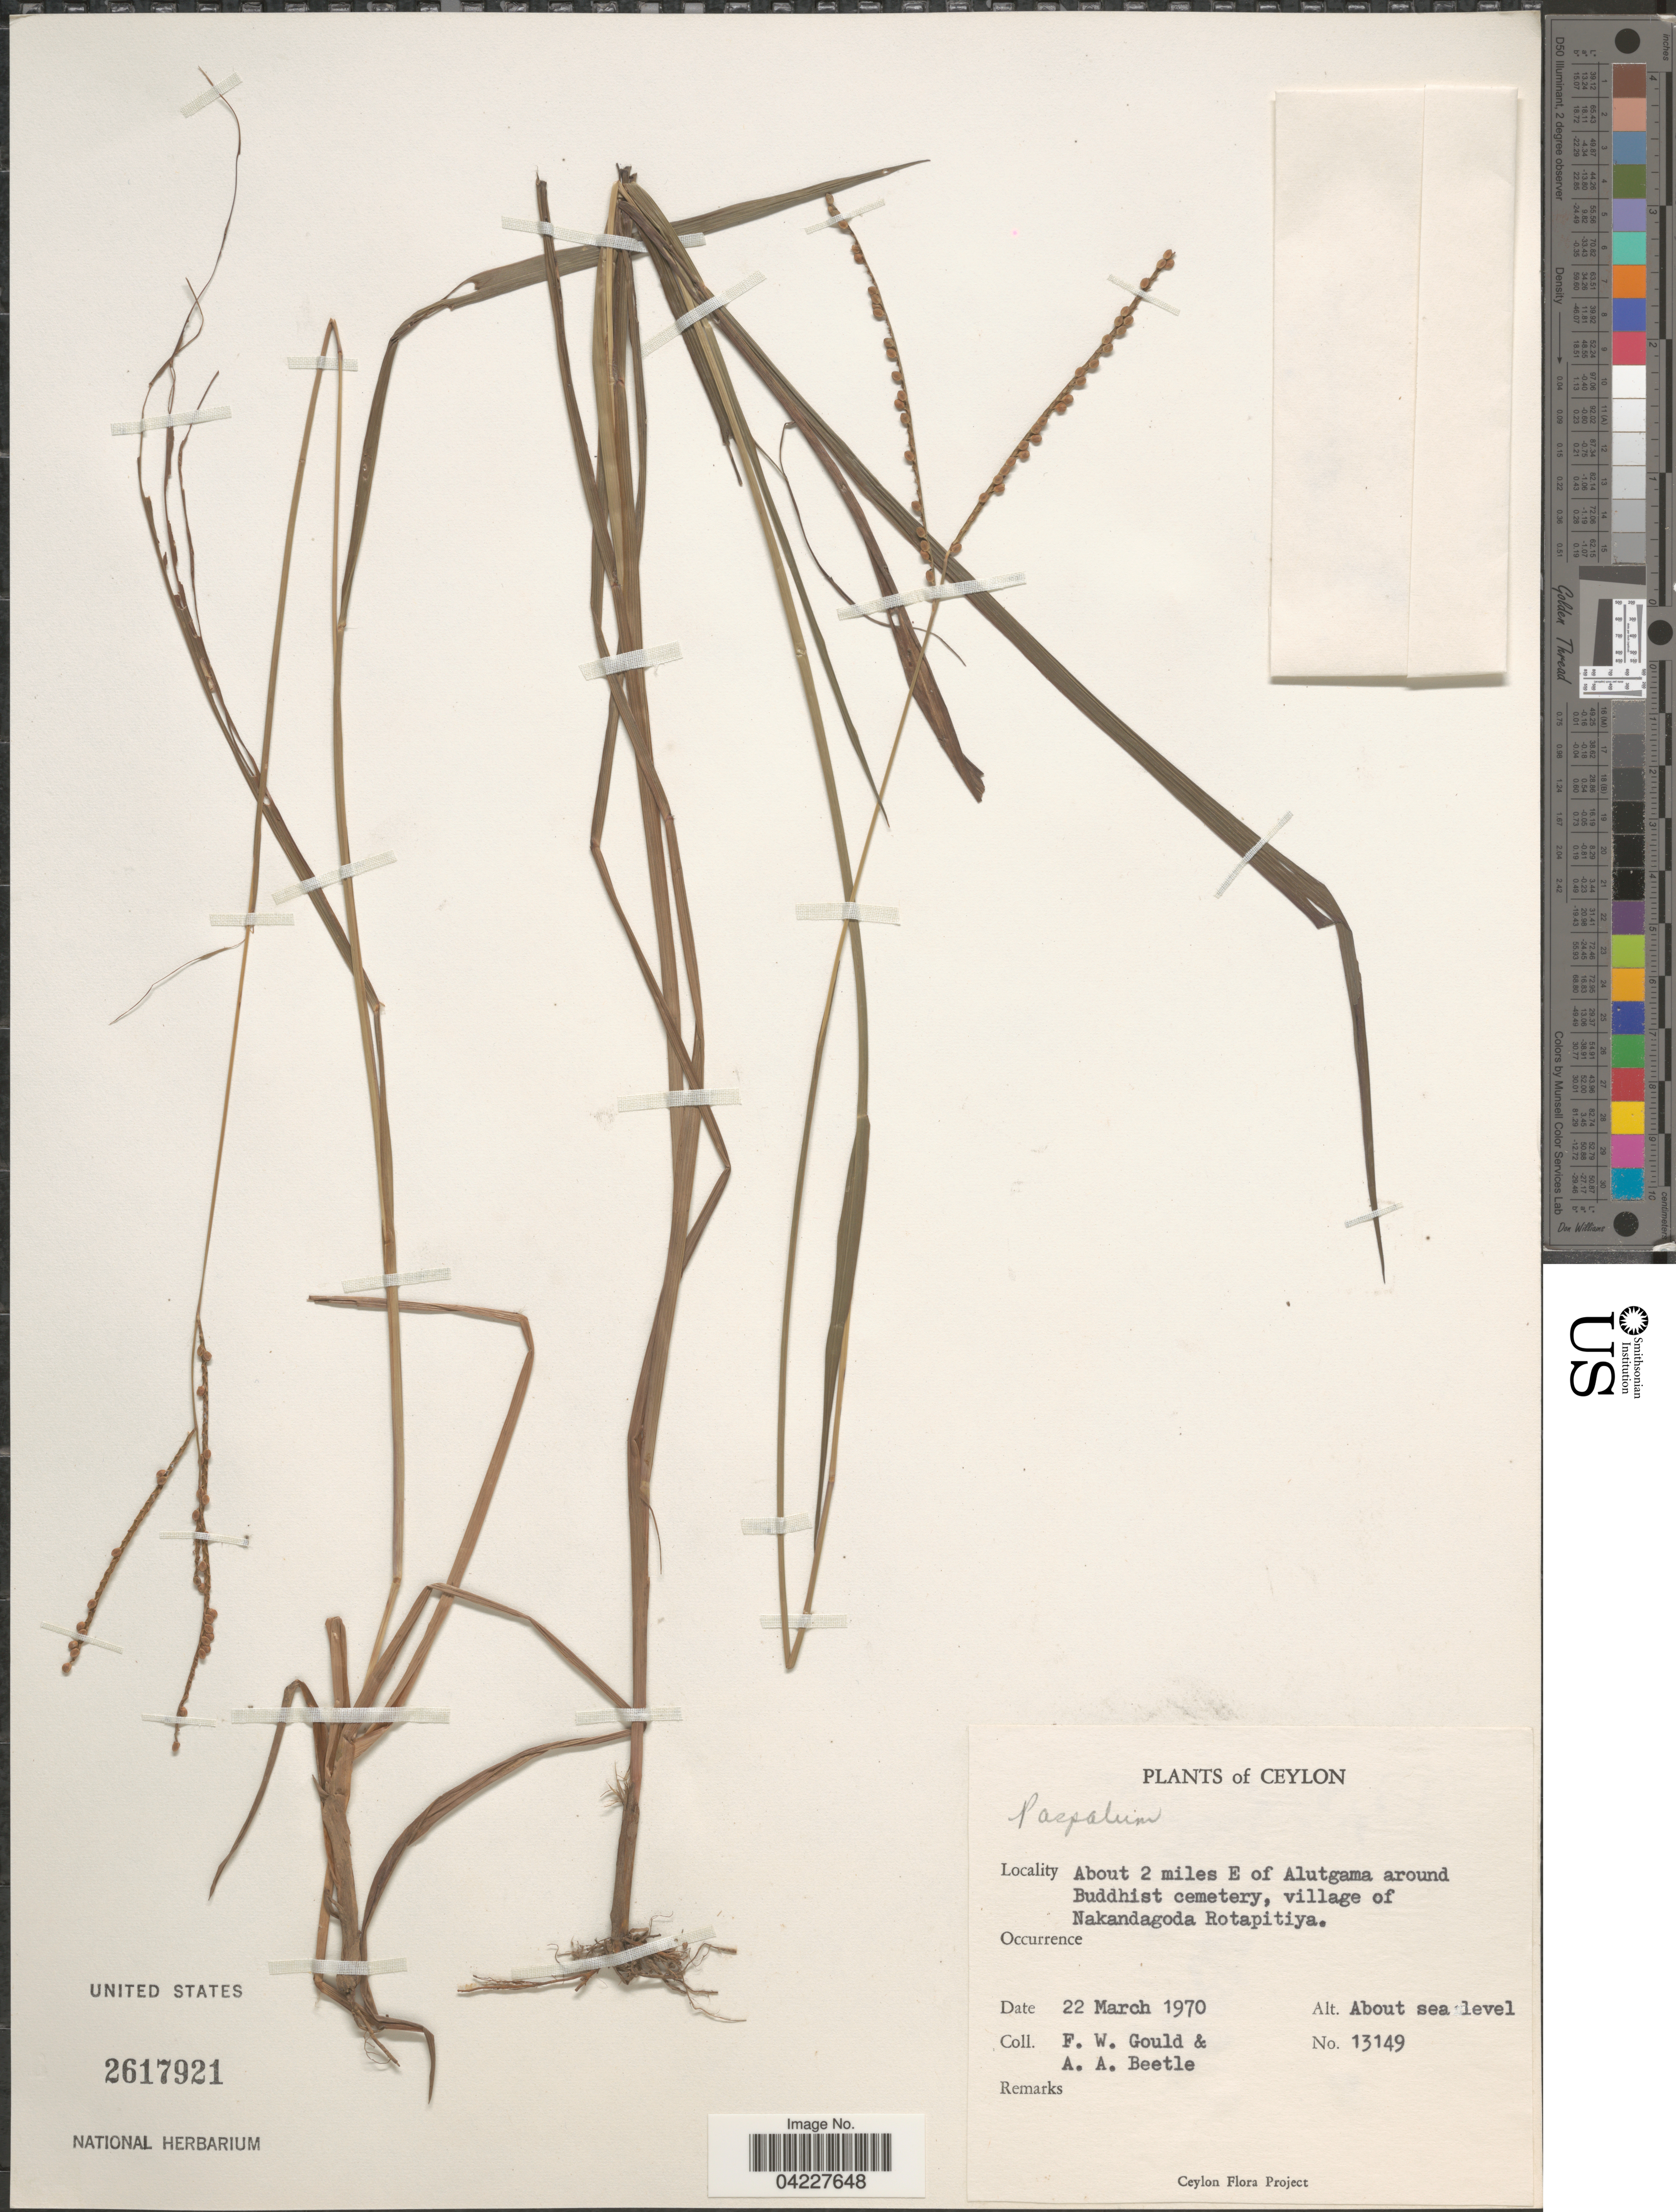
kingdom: Plantae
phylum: Tracheophyta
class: Liliopsida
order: Poales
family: Poaceae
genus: Paspalum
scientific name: Paspalum sp.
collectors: F. W. Gould & A. A. Beetle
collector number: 13149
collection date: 1970-03-22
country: Sri Lanka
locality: Ceylon. About 2 miles E of Alutgama around Buddhist cemetery, village of Nakandagoda Rotapitiya.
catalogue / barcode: US 2617921